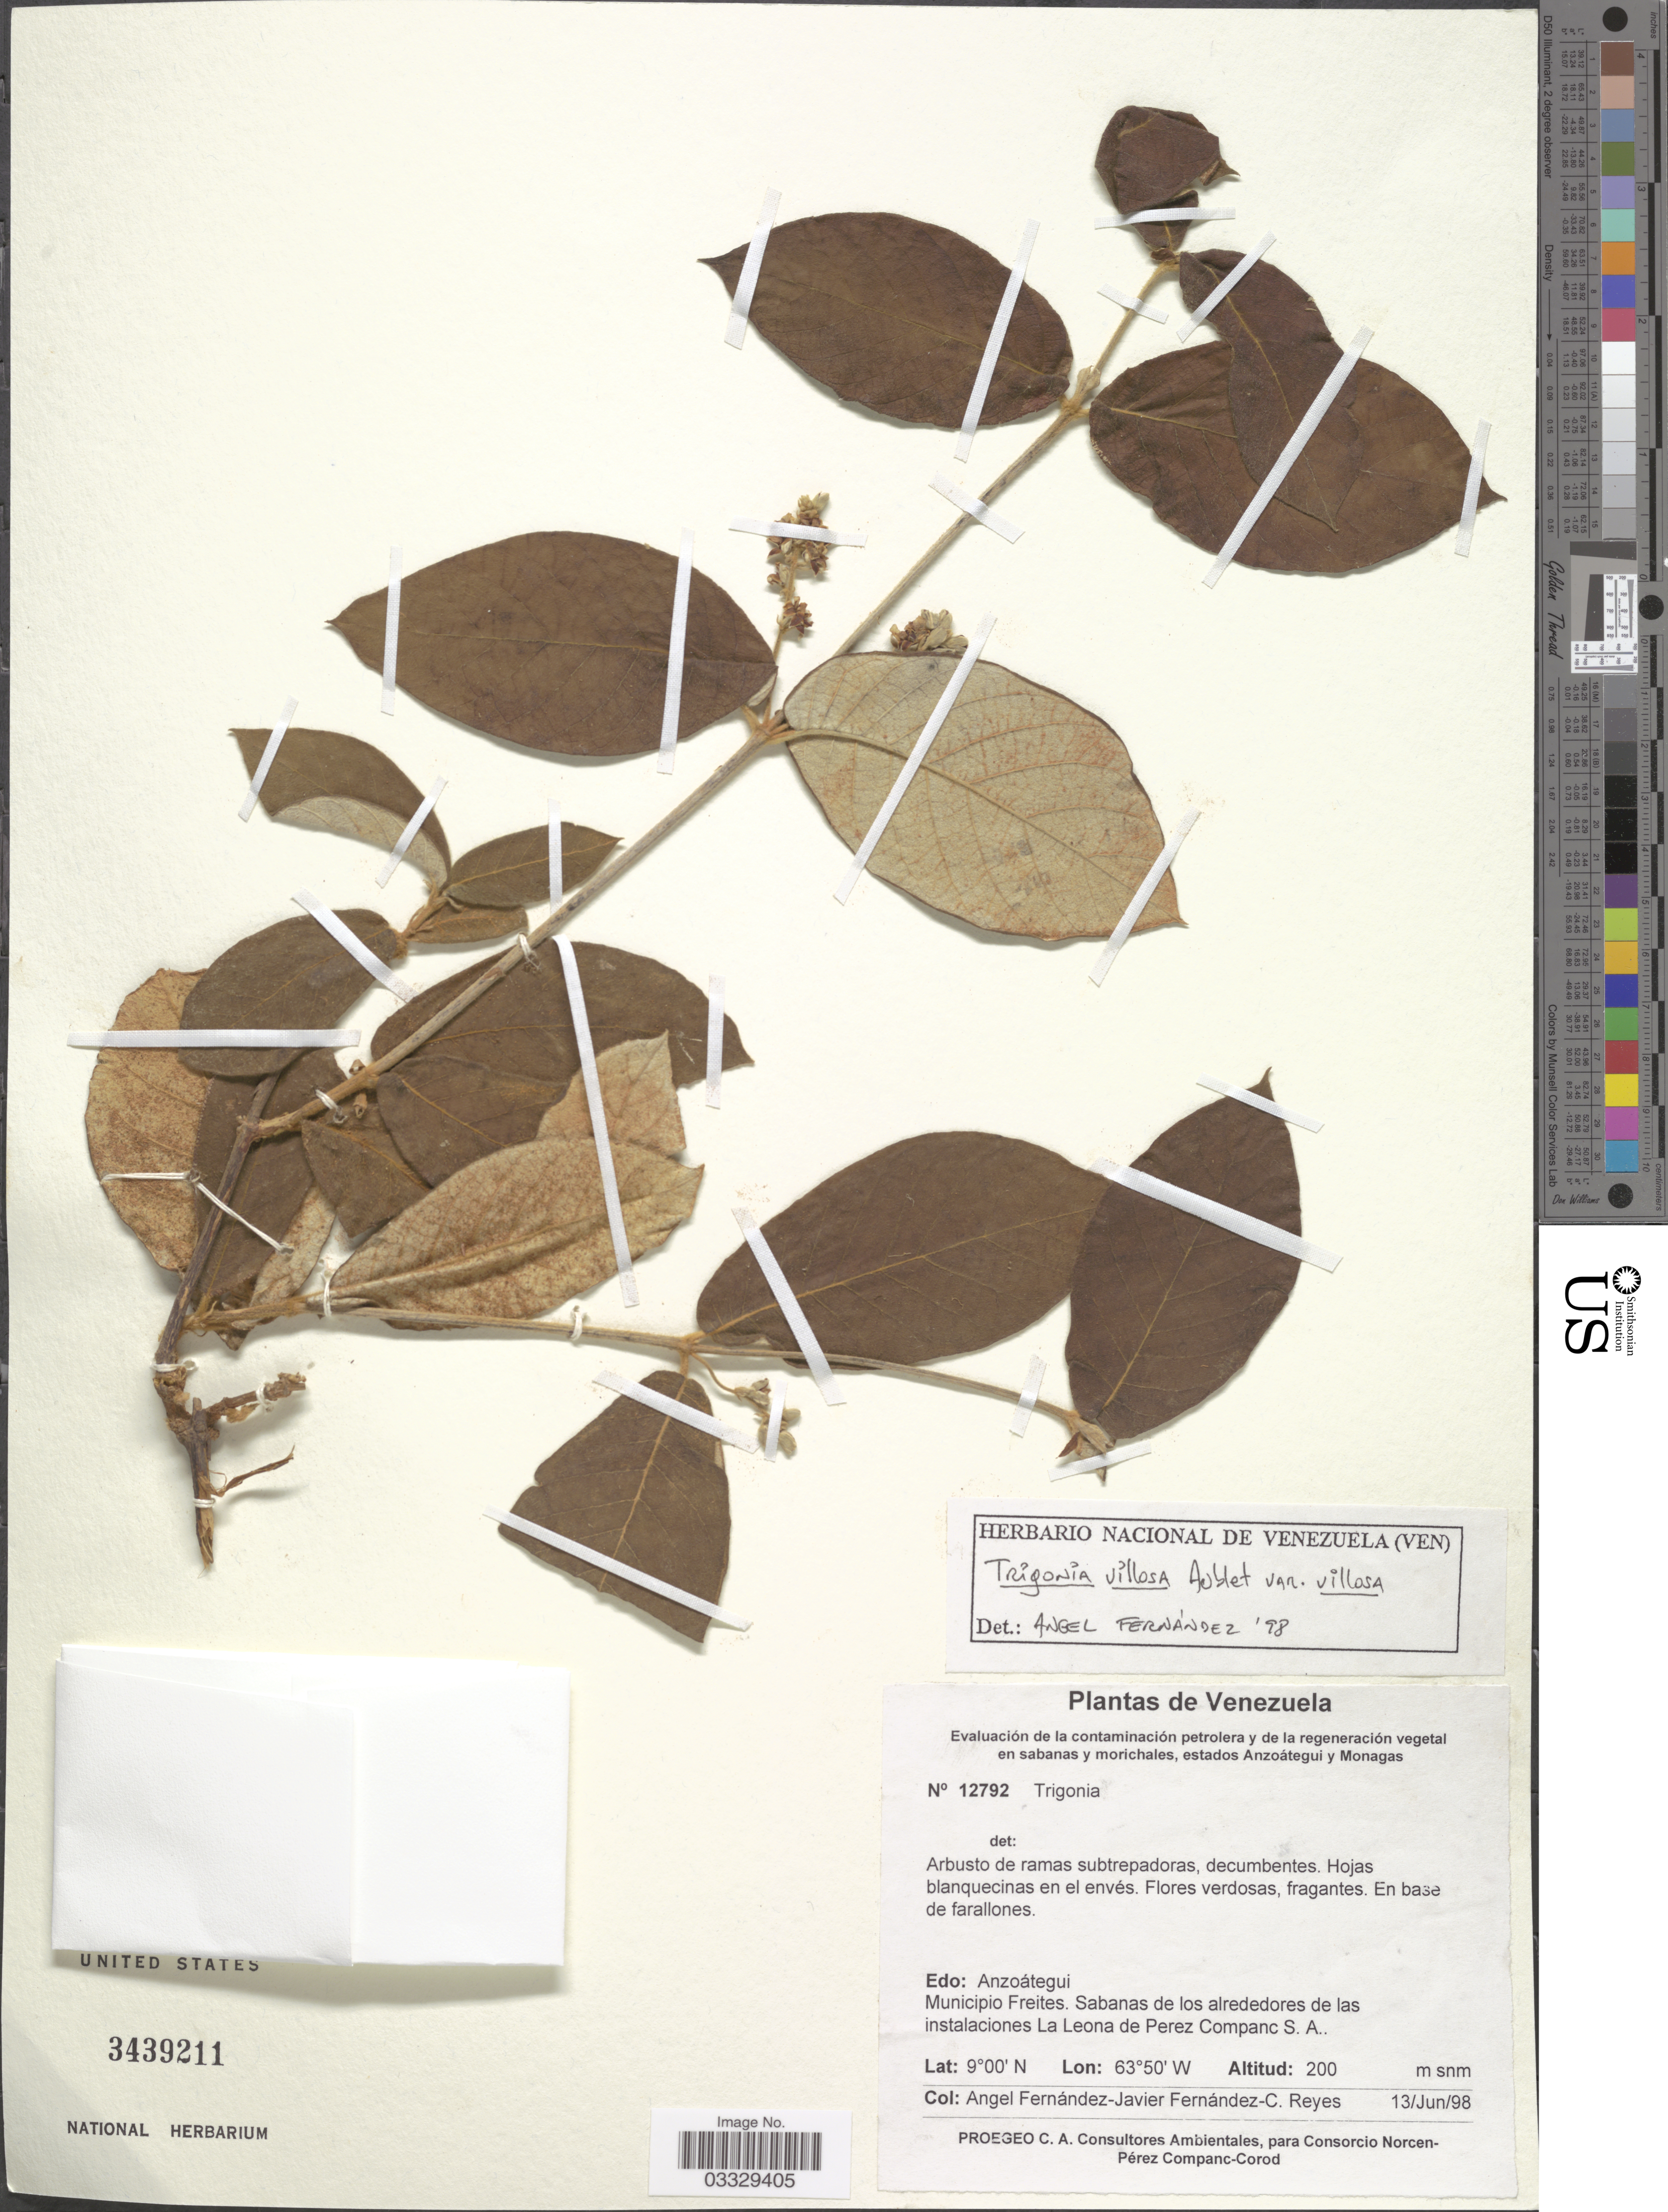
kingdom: Plantae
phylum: Tracheophyta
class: Magnoliopsida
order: Malpighiales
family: Trigoniaceae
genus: Trigonia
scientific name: Trigonia villosa var. villosa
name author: Aubl.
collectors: Á. Fernández, J. Fernández & C. Reyes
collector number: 12792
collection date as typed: Transcribed d/m/y: 13/6/98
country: Venezuela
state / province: Anzoategui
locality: Municipio Freites. Sabanas de los alrededores de las instalaciones La Leona de Perez Companc S.A.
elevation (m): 200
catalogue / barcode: US 3439211